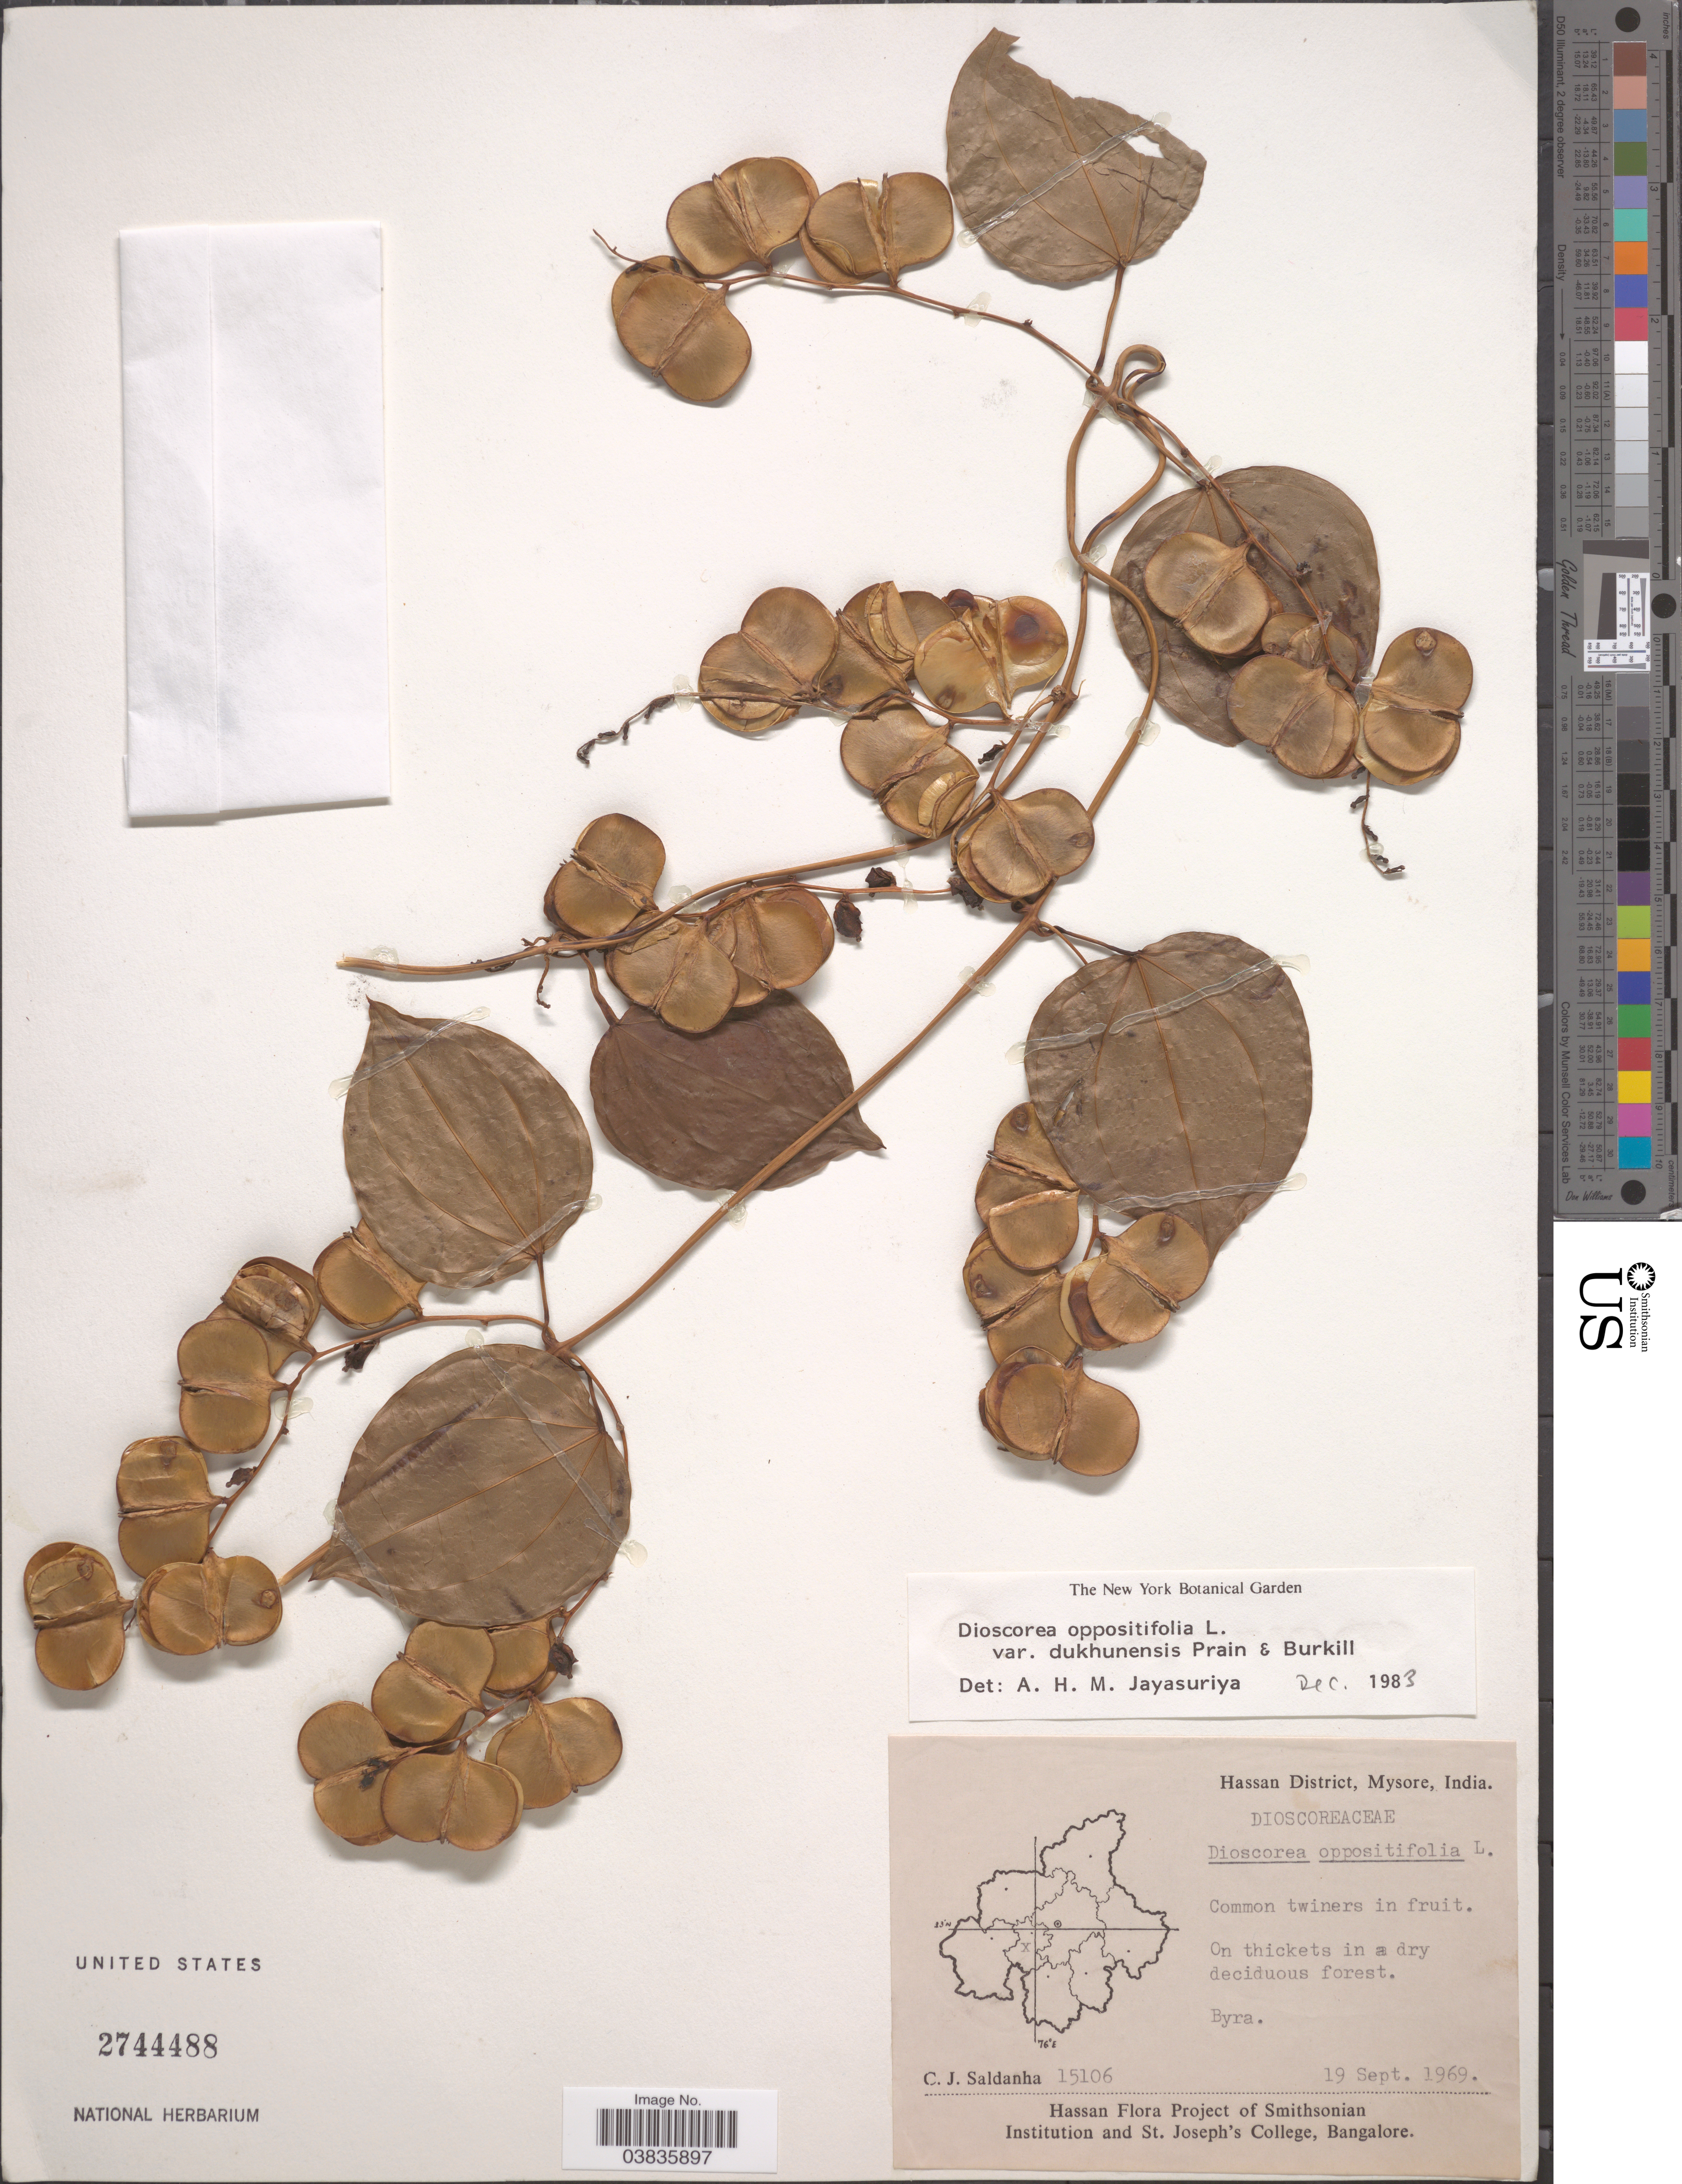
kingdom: Plantae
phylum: Tracheophyta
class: Liliopsida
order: Dioscoreales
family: Dioscoreaceae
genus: Dioscorea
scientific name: Dioscorea oppositifolia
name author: L.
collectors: C. J. Saldanha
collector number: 15106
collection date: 1969-09-19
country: India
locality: Hassan District, Mysore. Byra.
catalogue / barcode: US 2744488